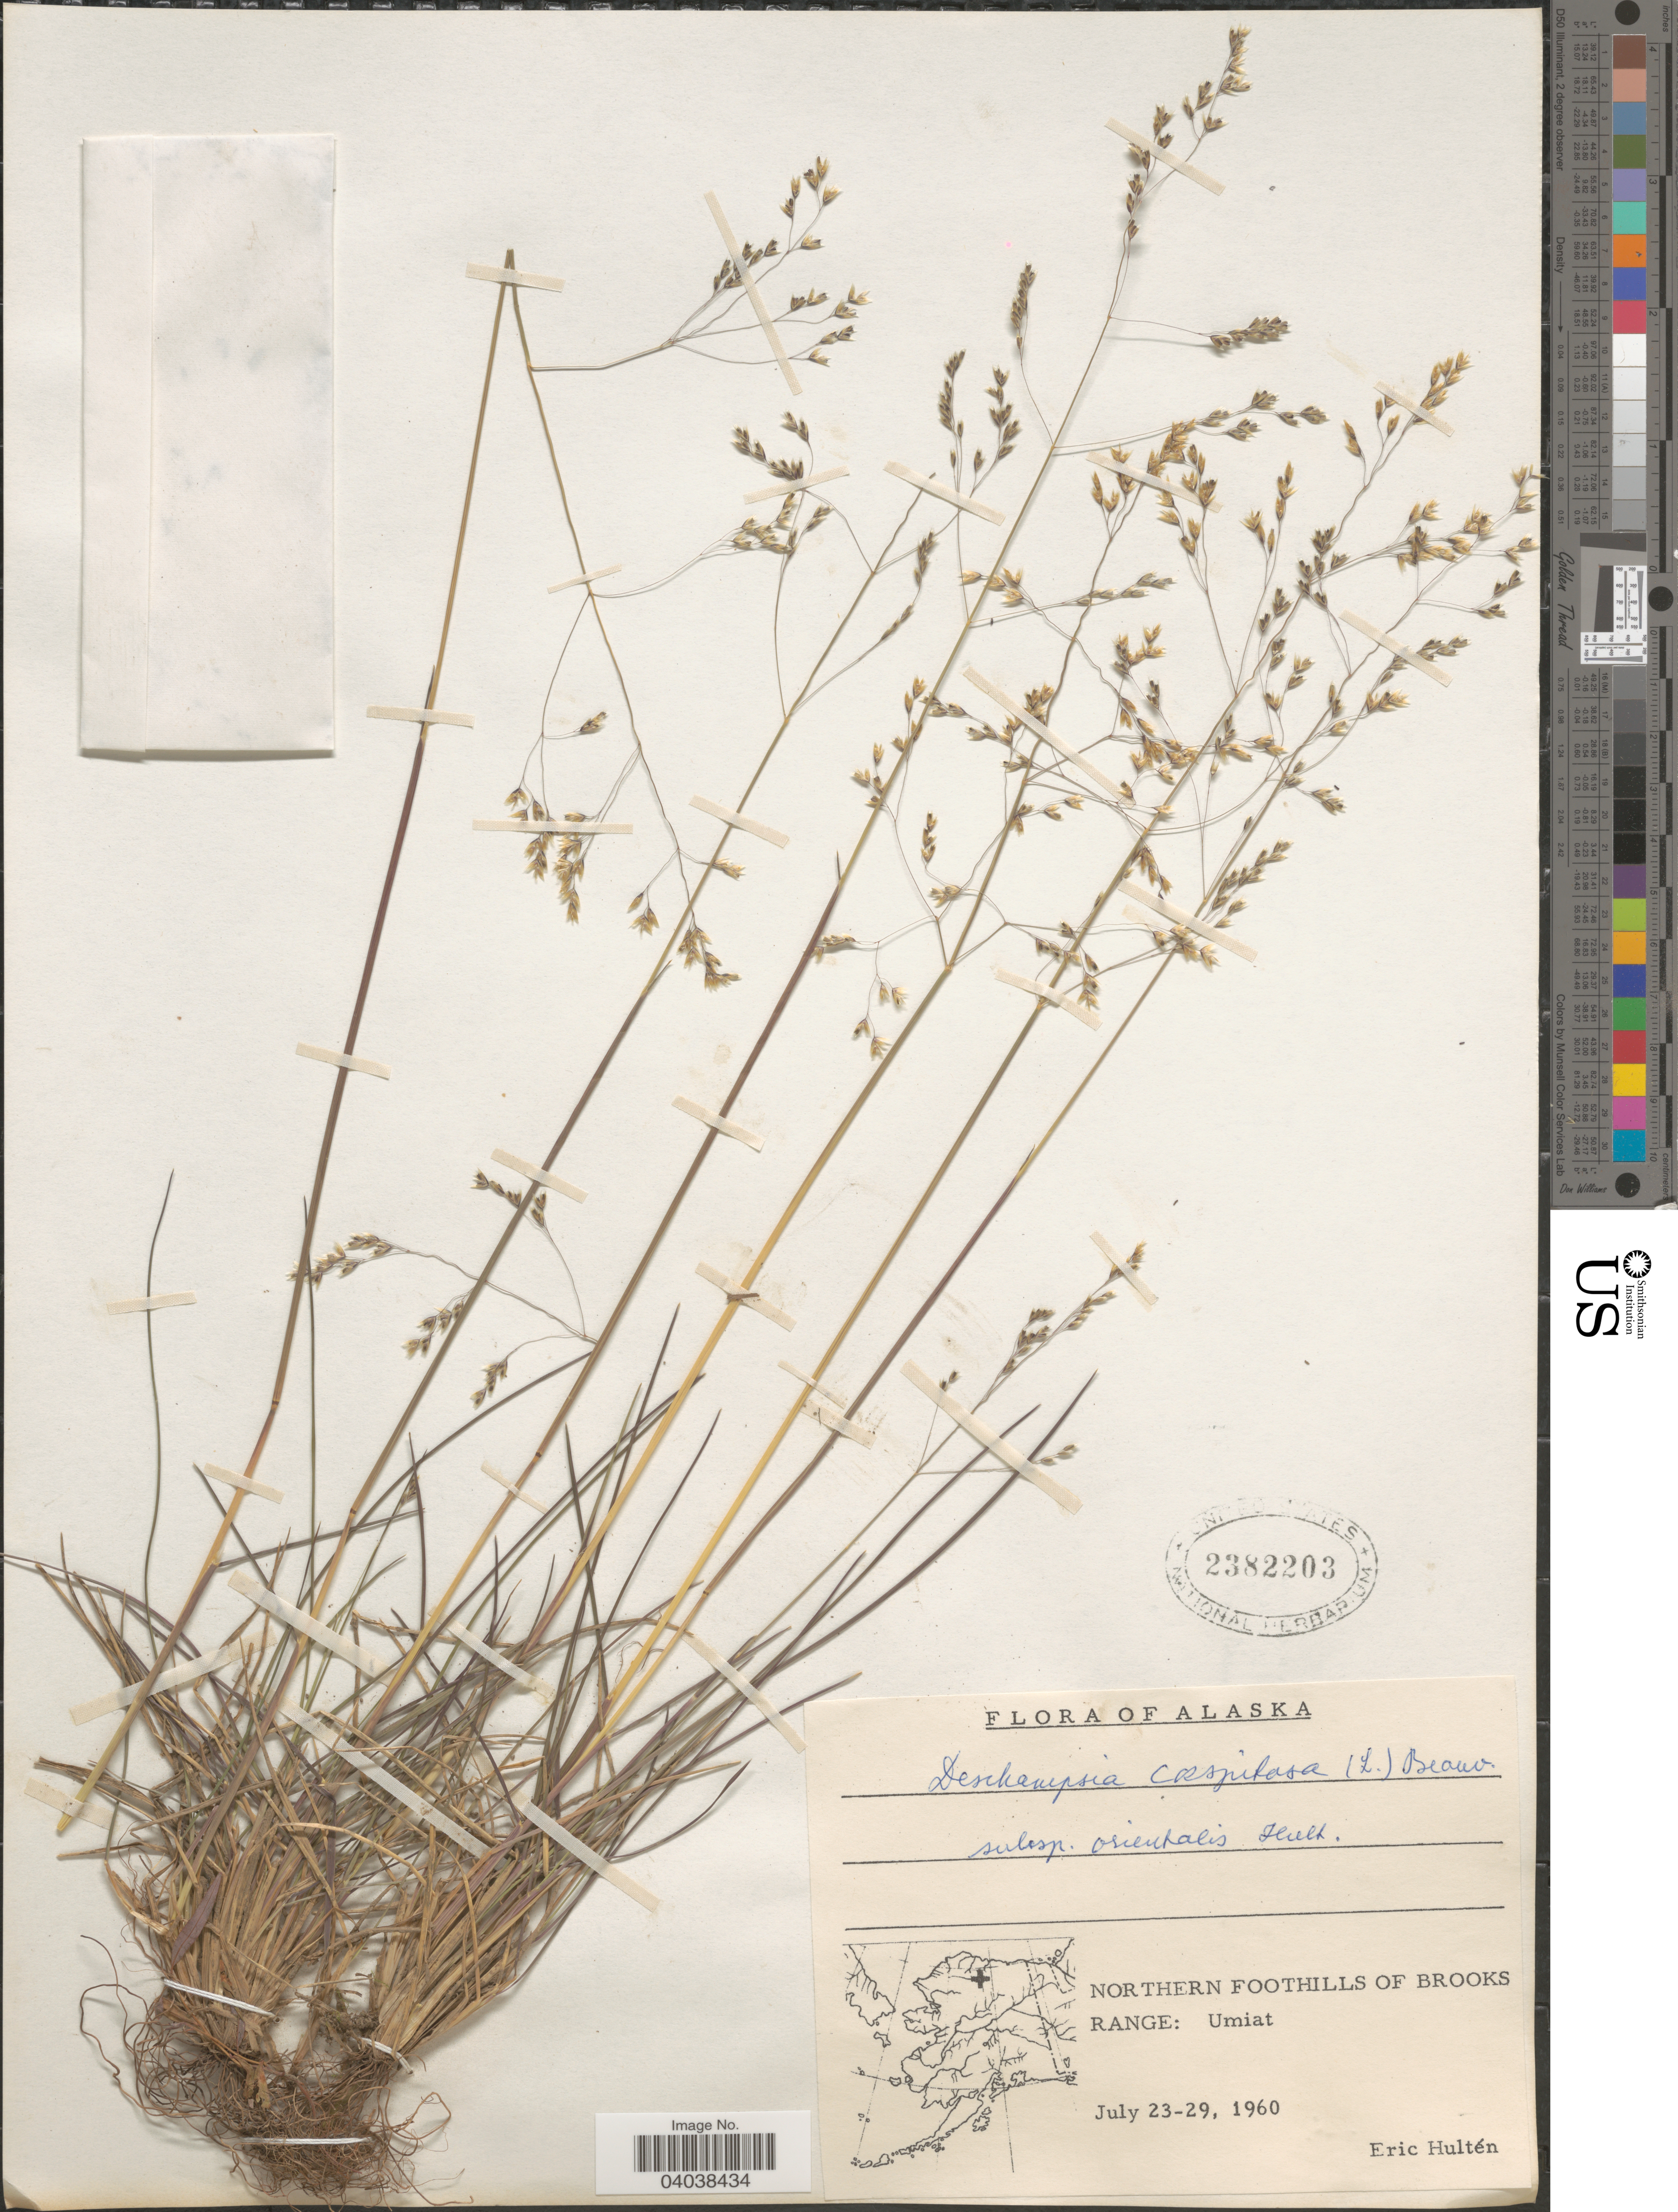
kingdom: Plantae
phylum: Tracheophyta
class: Liliopsida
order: Poales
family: Poaceae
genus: Deschampsia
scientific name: Deschampsia cespitosa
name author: (L.) P. Beauv.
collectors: E. G. Hultén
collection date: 1960-07-23/1960-07-29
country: United States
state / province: Alaska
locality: Northern Foothills of Brooks Range: Umiat.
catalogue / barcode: US 2382203